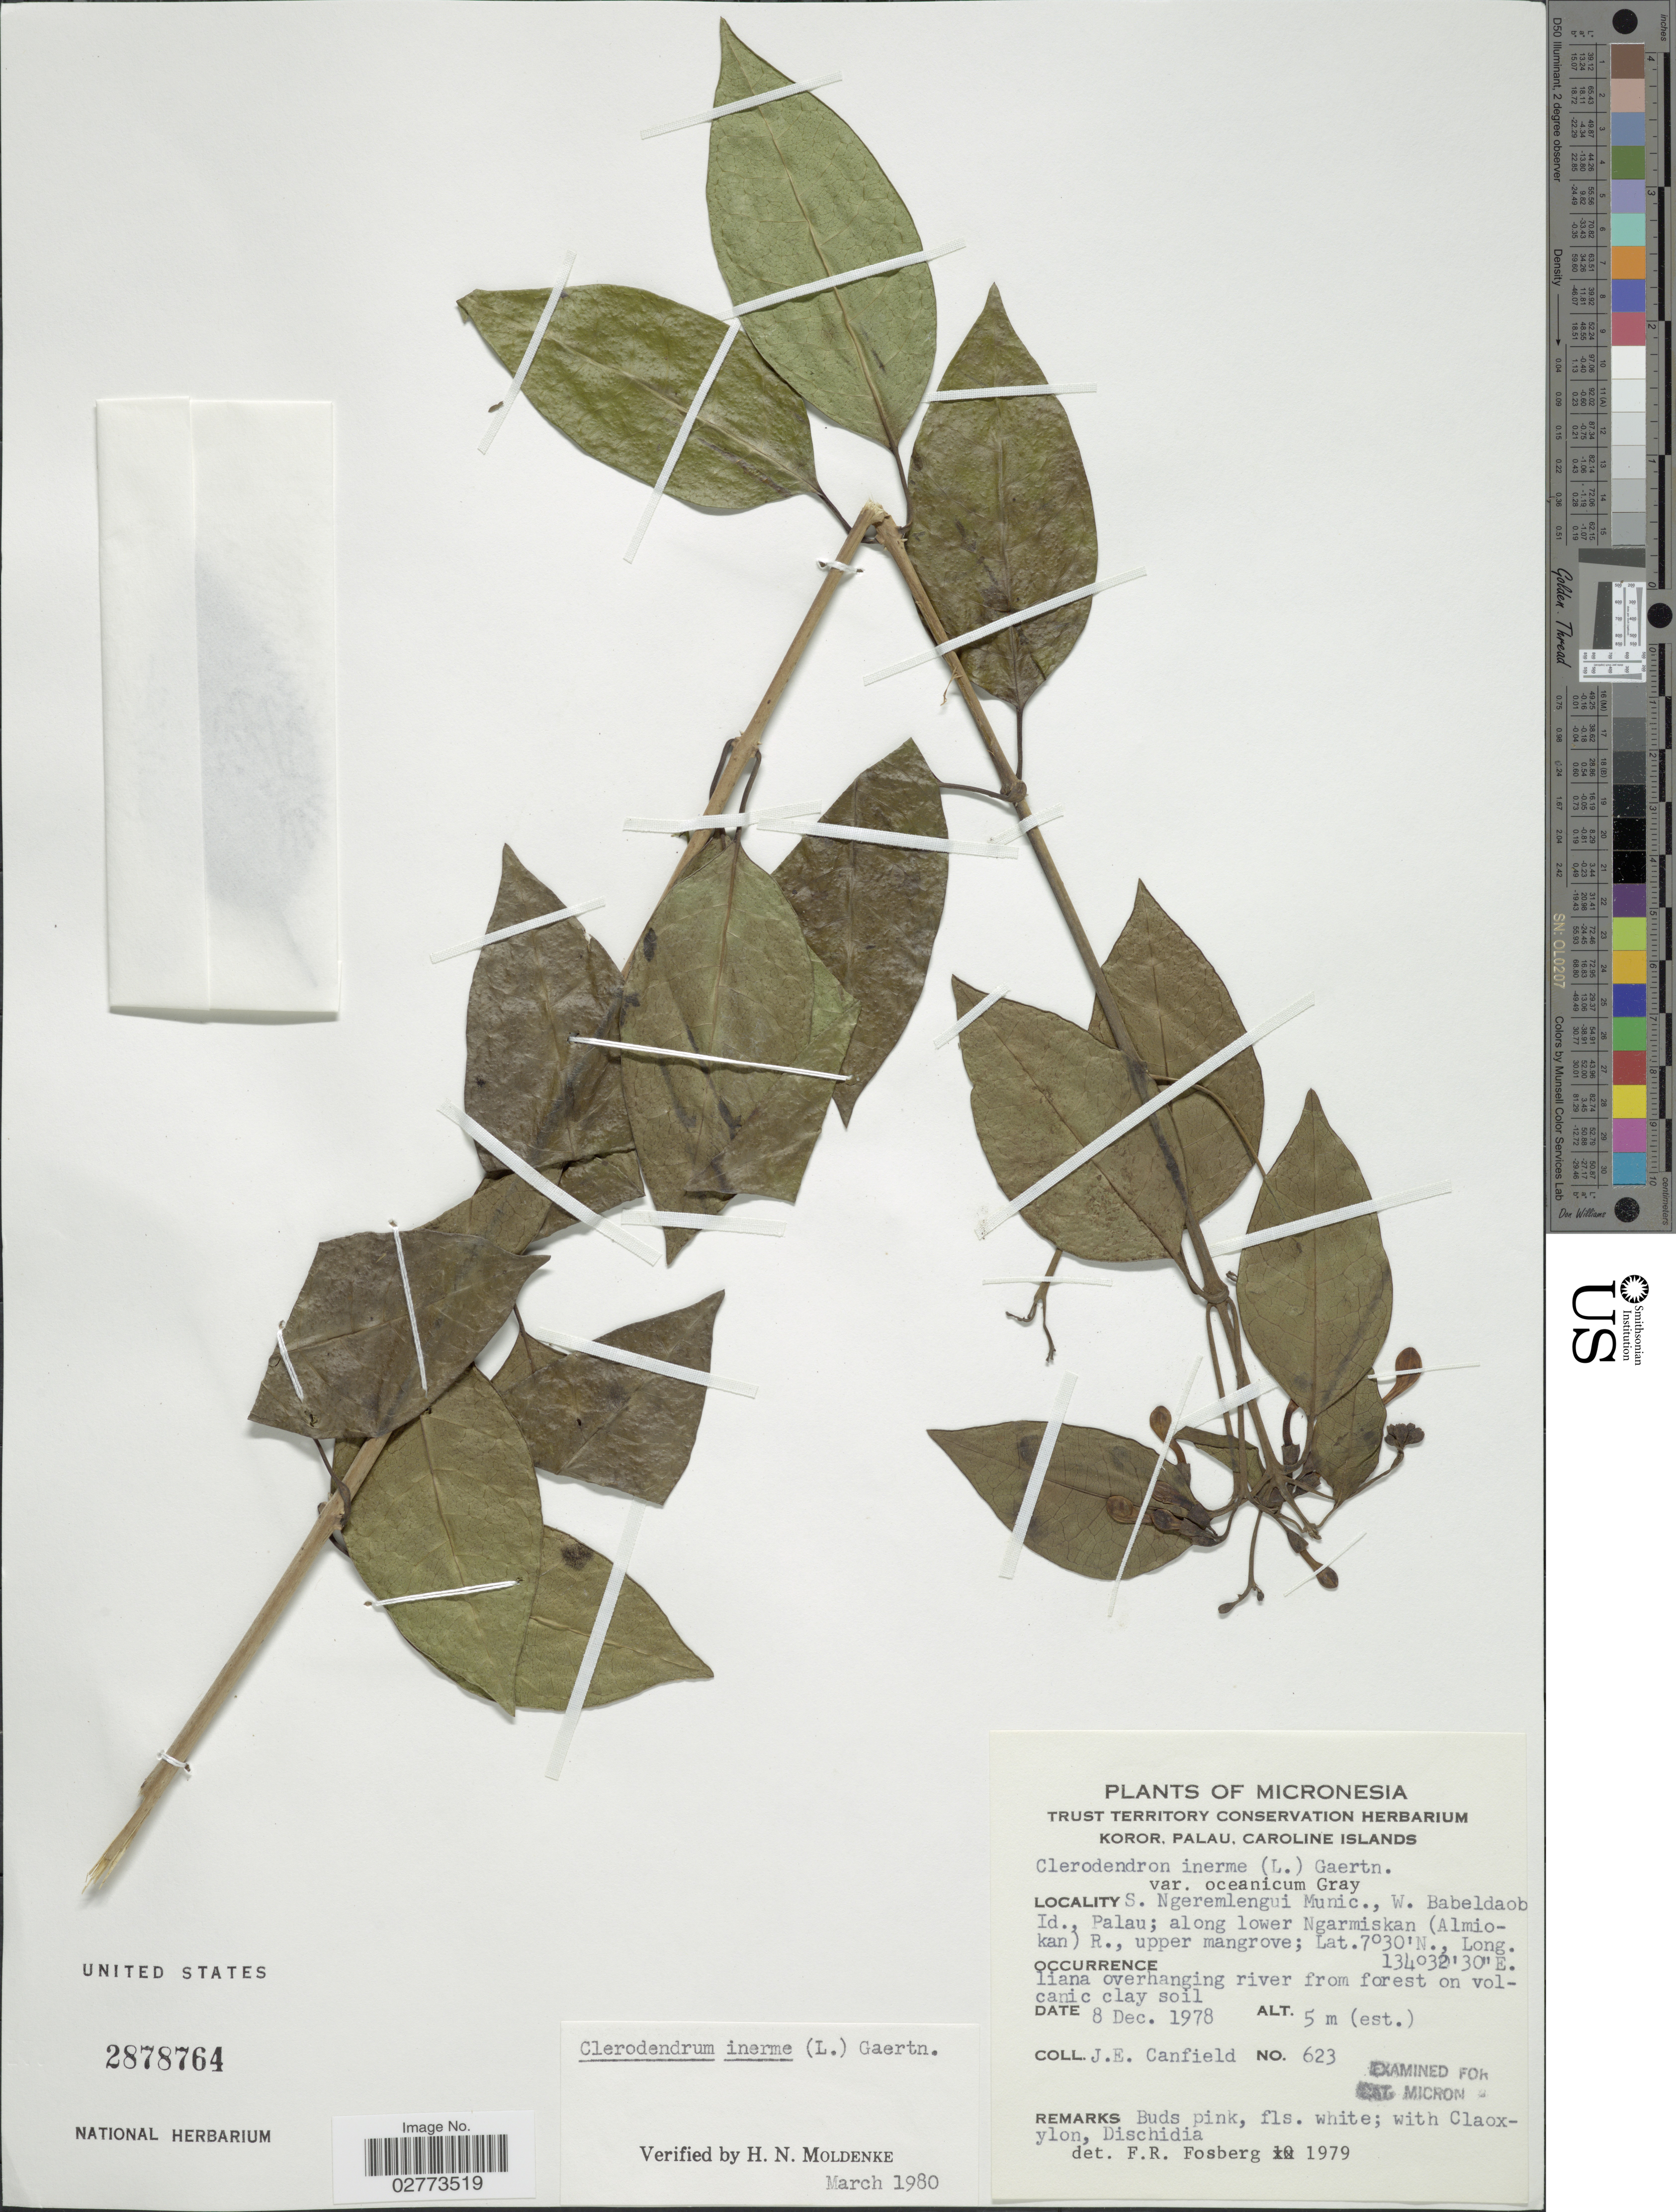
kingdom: Plantae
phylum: Tracheophyta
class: Magnoliopsida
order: Lamiales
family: Lamiaceae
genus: Clerodendrum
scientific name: Clerodendrum inerme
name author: (L.) Gaertn.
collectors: J. E. Canfield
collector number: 623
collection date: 1978-12-08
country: Palau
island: Babeldaob [Babelthuap]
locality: Micronesia. S. Ngeremlengui Munic., W. Babeldaob Id., Palau; along lower Ngarmiskan (Almiokan) R., upper mangrove.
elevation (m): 5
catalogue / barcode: US 2878764